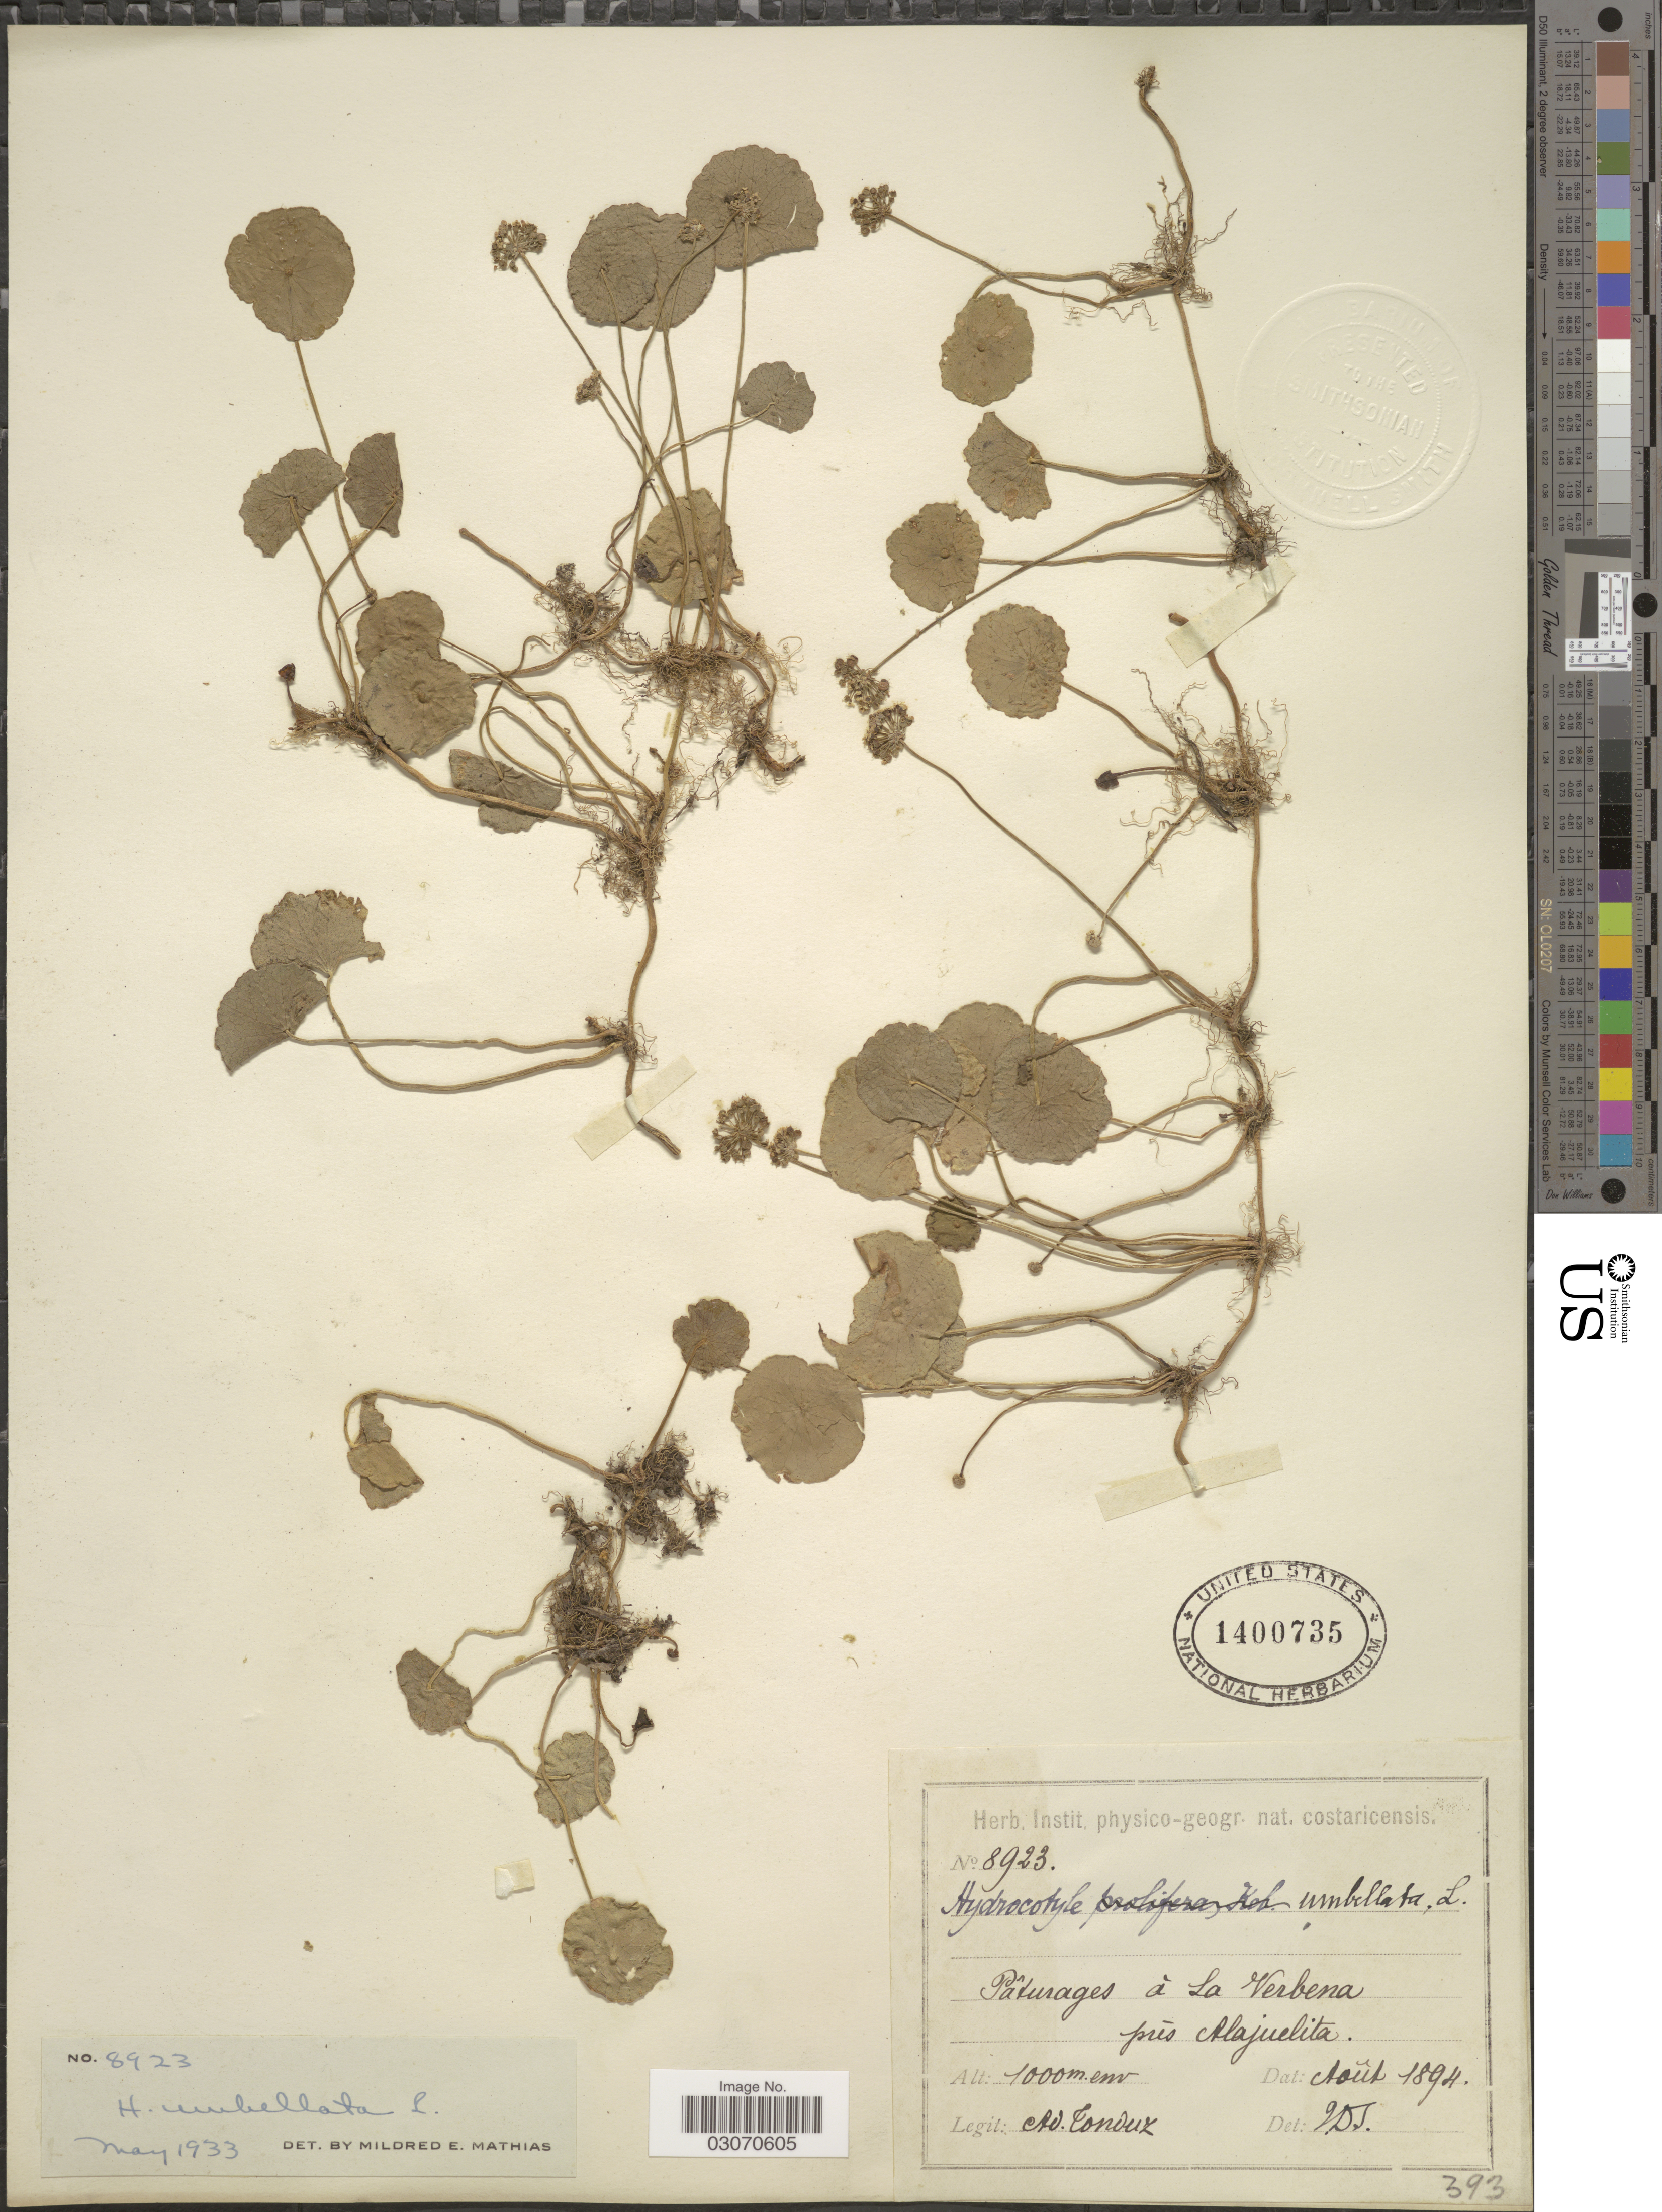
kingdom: Plantae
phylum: Tracheophyta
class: Magnoliopsida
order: Apiales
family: Araliaceae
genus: Hydrocotyle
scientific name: Hydrocotyle umbellata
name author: L.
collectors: A. Tonduz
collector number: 8923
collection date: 1894-08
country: Costa Rica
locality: Pâturages á La Verbena prés Alajuelita.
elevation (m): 1000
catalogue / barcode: US 1400735